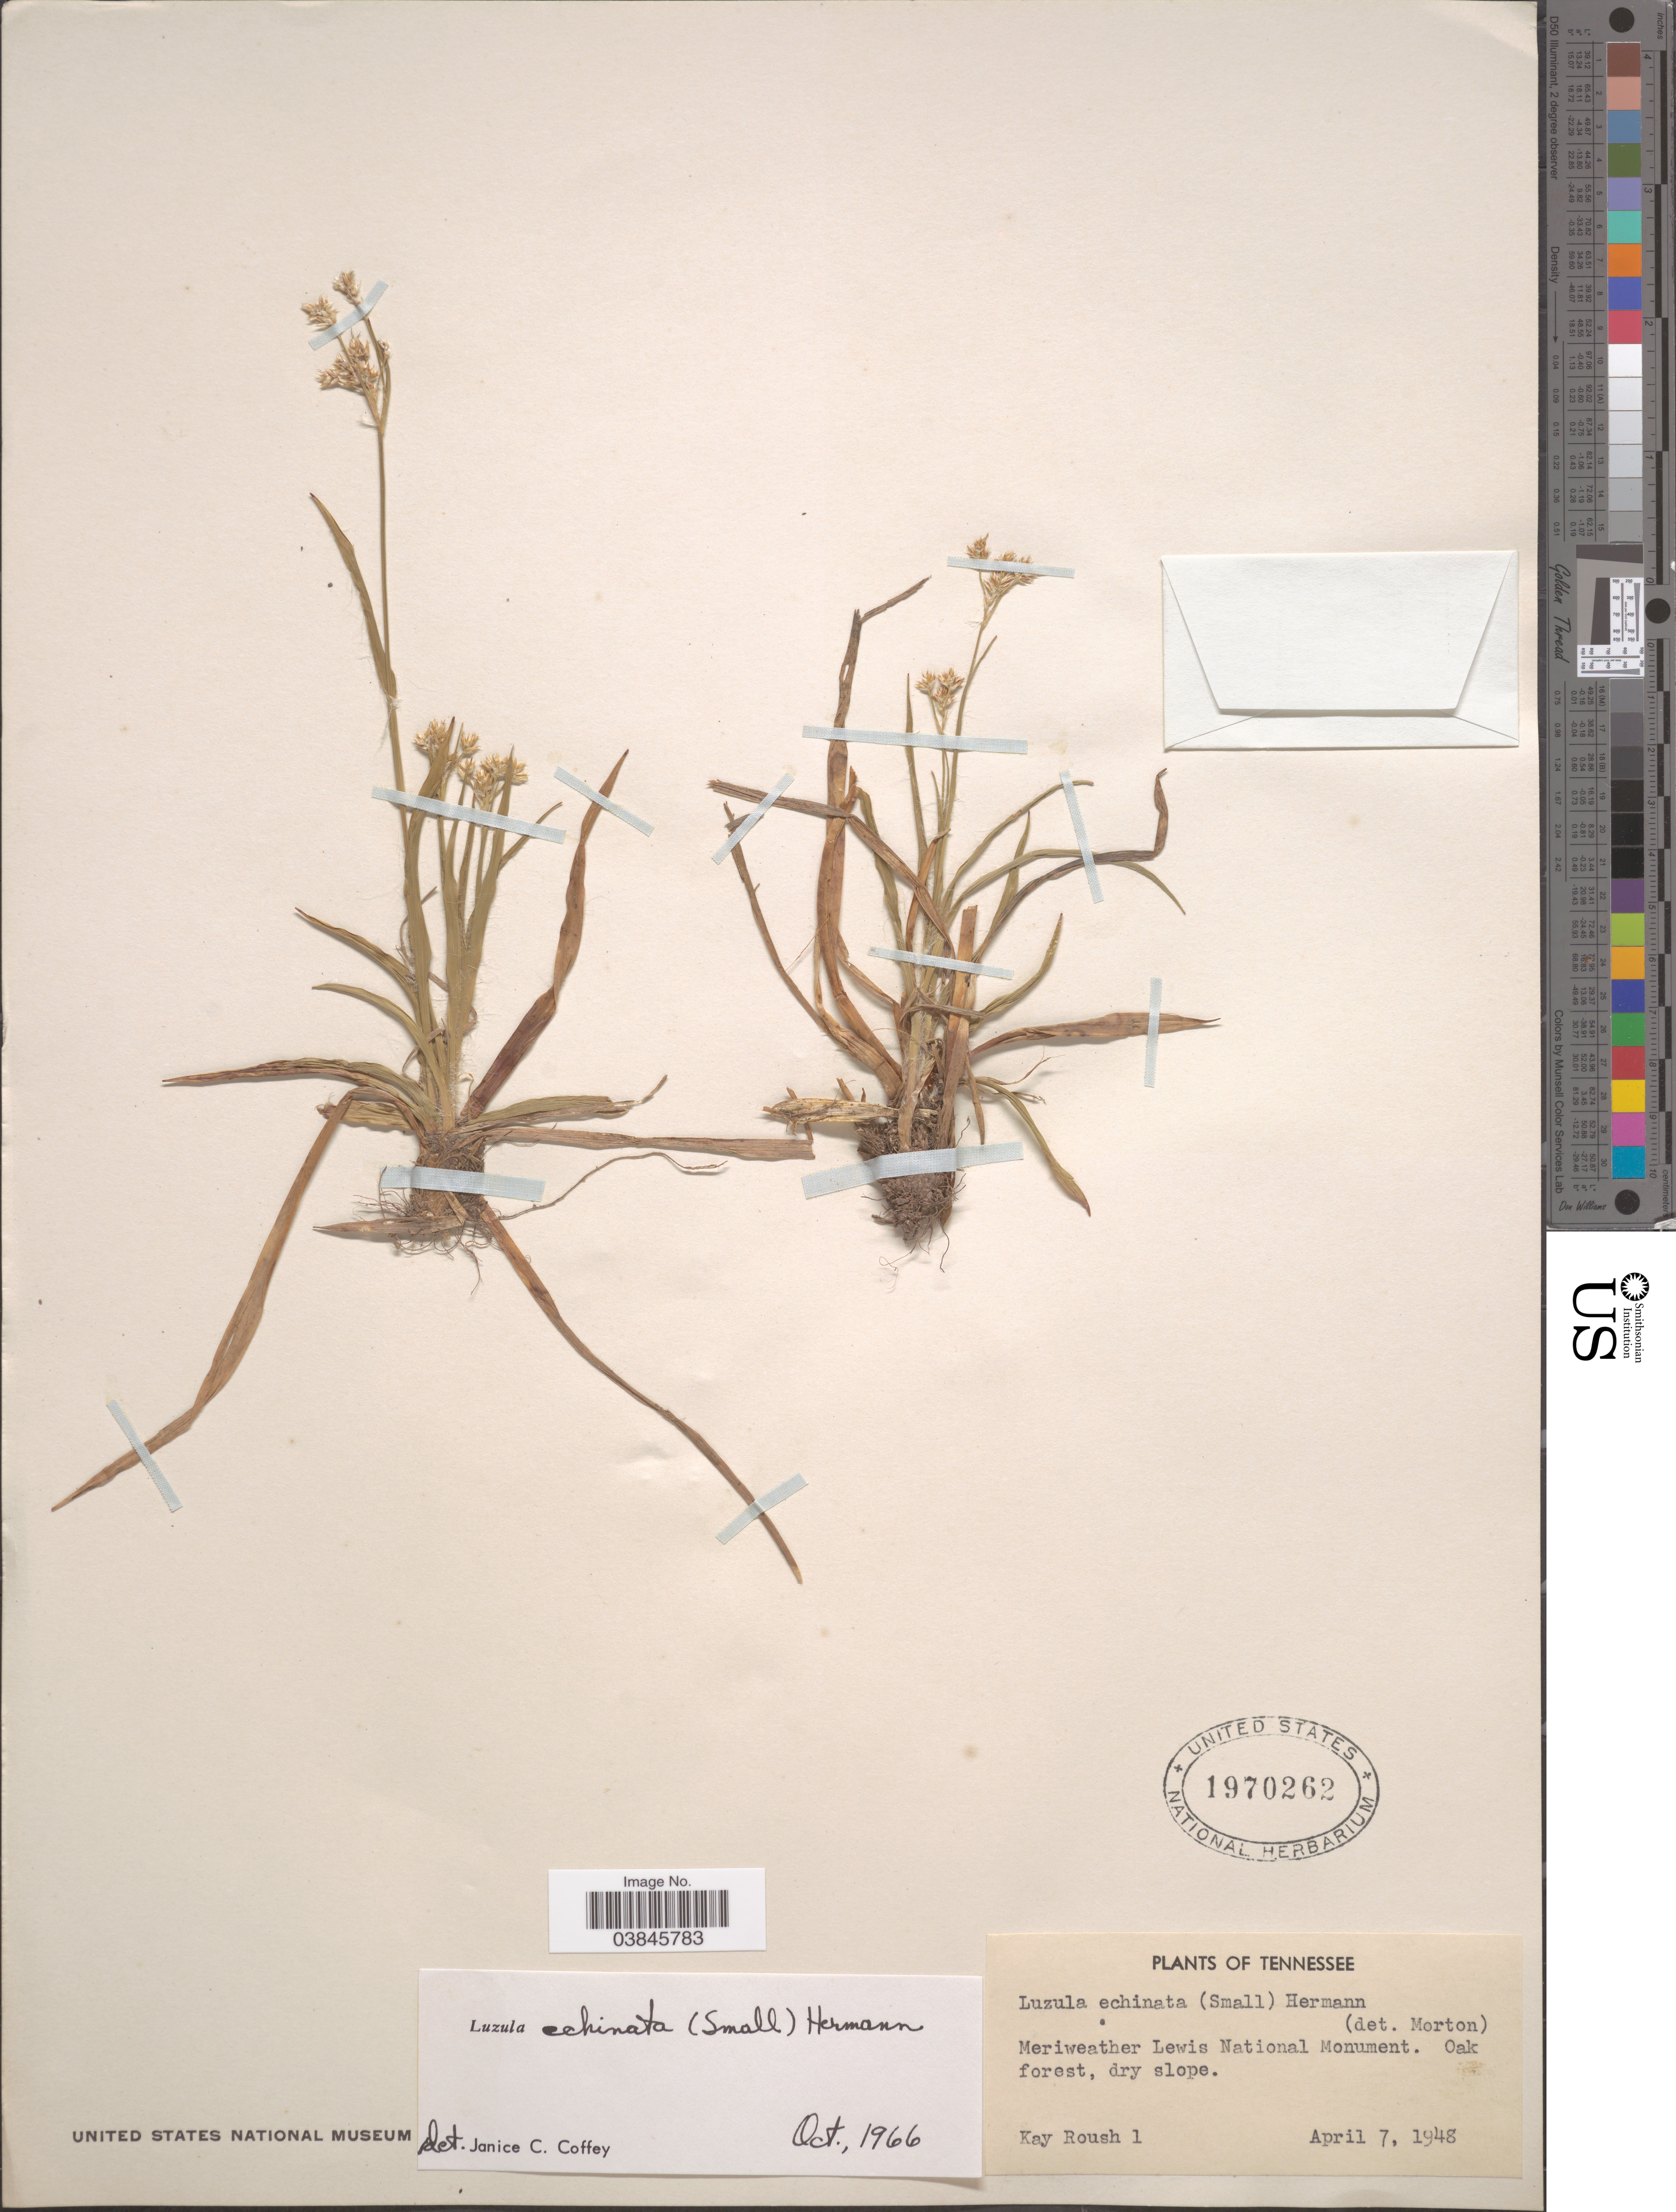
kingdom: Plantae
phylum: Tracheophyta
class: Liliopsida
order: Poales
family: Juncaceae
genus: Luzula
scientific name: Luzula echinata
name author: (Small) F.J. Herm.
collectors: K. Roush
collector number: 1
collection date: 1948-04-07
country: United States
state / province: Tennessee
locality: Meriweather Lewis National Monument. Oak forest, dry slope.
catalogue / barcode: US 1970262